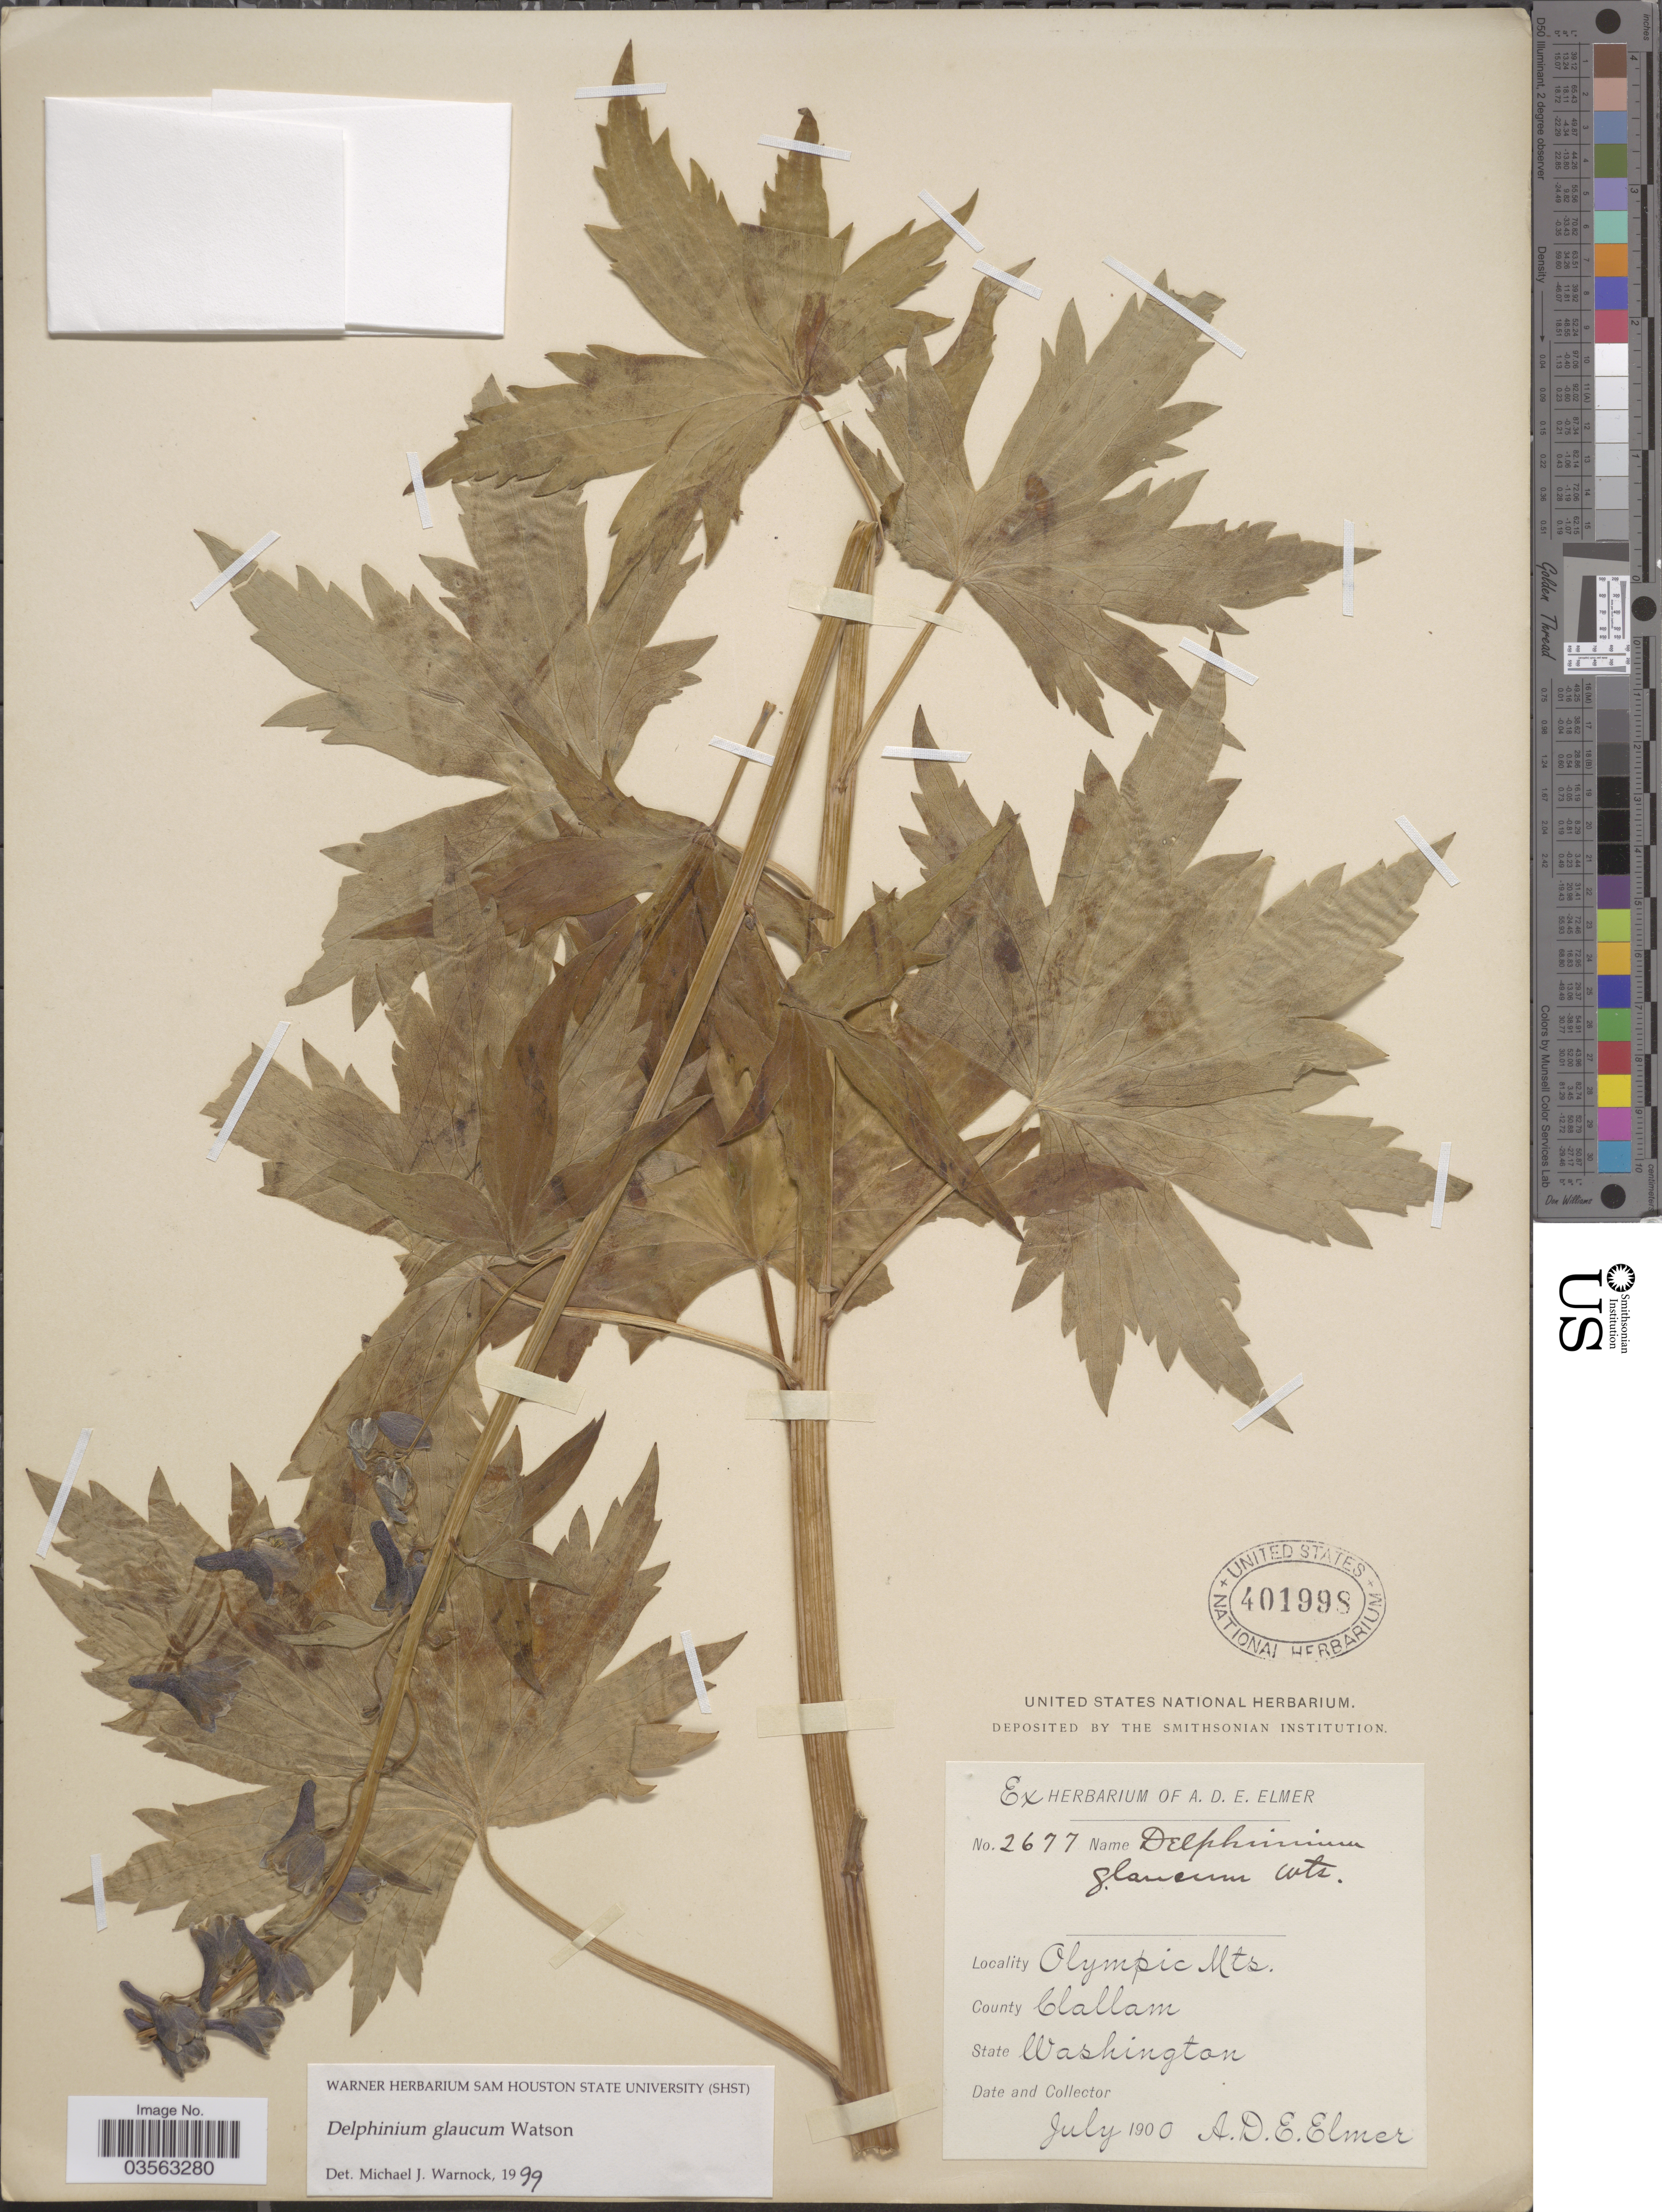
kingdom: Plantae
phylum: Tracheophyta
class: Magnoliopsida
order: Ranunculales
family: Ranunculaceae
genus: Delphinium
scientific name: Delphinium glaucum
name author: S. Watson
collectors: A. D. E. Elmer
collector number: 2677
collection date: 1900-07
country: United States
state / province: Washington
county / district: Clallam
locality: Olympic Mts. County Clallam.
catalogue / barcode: US 401998